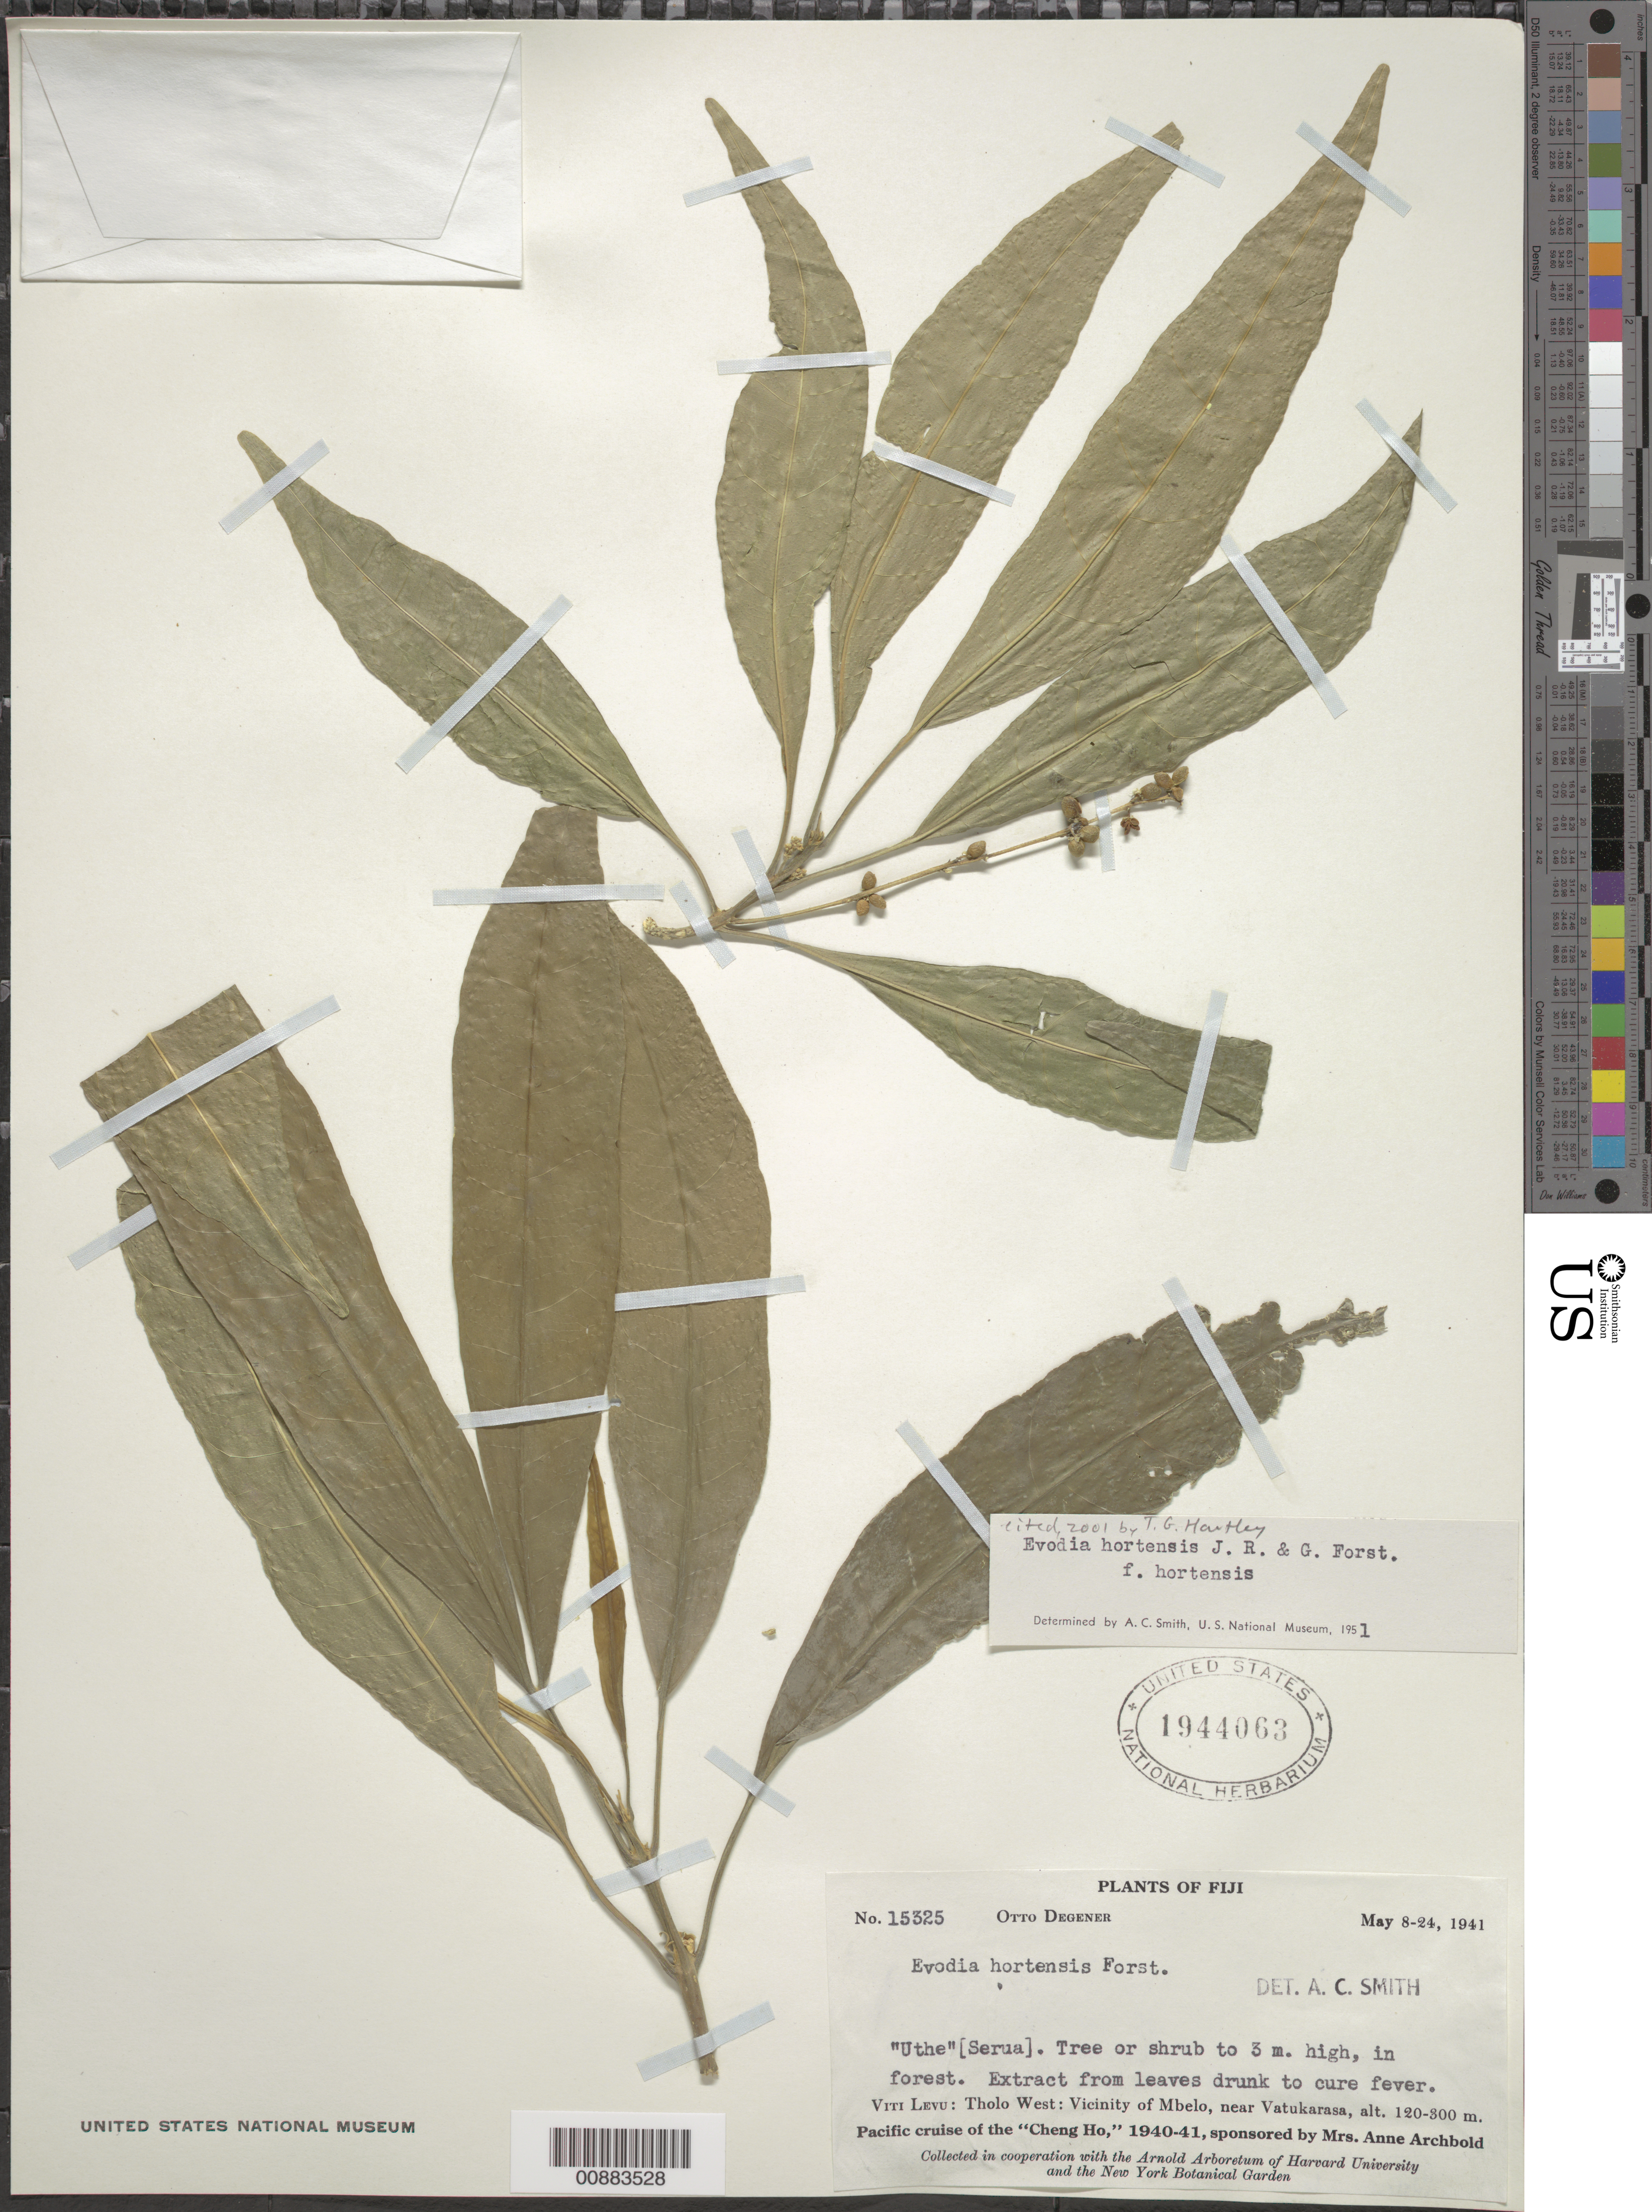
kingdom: Plantae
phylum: Tracheophyta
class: Magnoliopsida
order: Sapindales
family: Rutaceae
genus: Euodia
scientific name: Euodia hortensis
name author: J.R. Forst. & G. Forst.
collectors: C. A. Smith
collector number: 15325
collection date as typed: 08 May 1941 to 24 May 1941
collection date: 1941-05-08/1941-05-24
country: Fiji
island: Vanua Levu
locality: Tholo West: Vicinity of Mbelo, near Vatukarasa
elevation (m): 120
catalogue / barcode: US 1944063